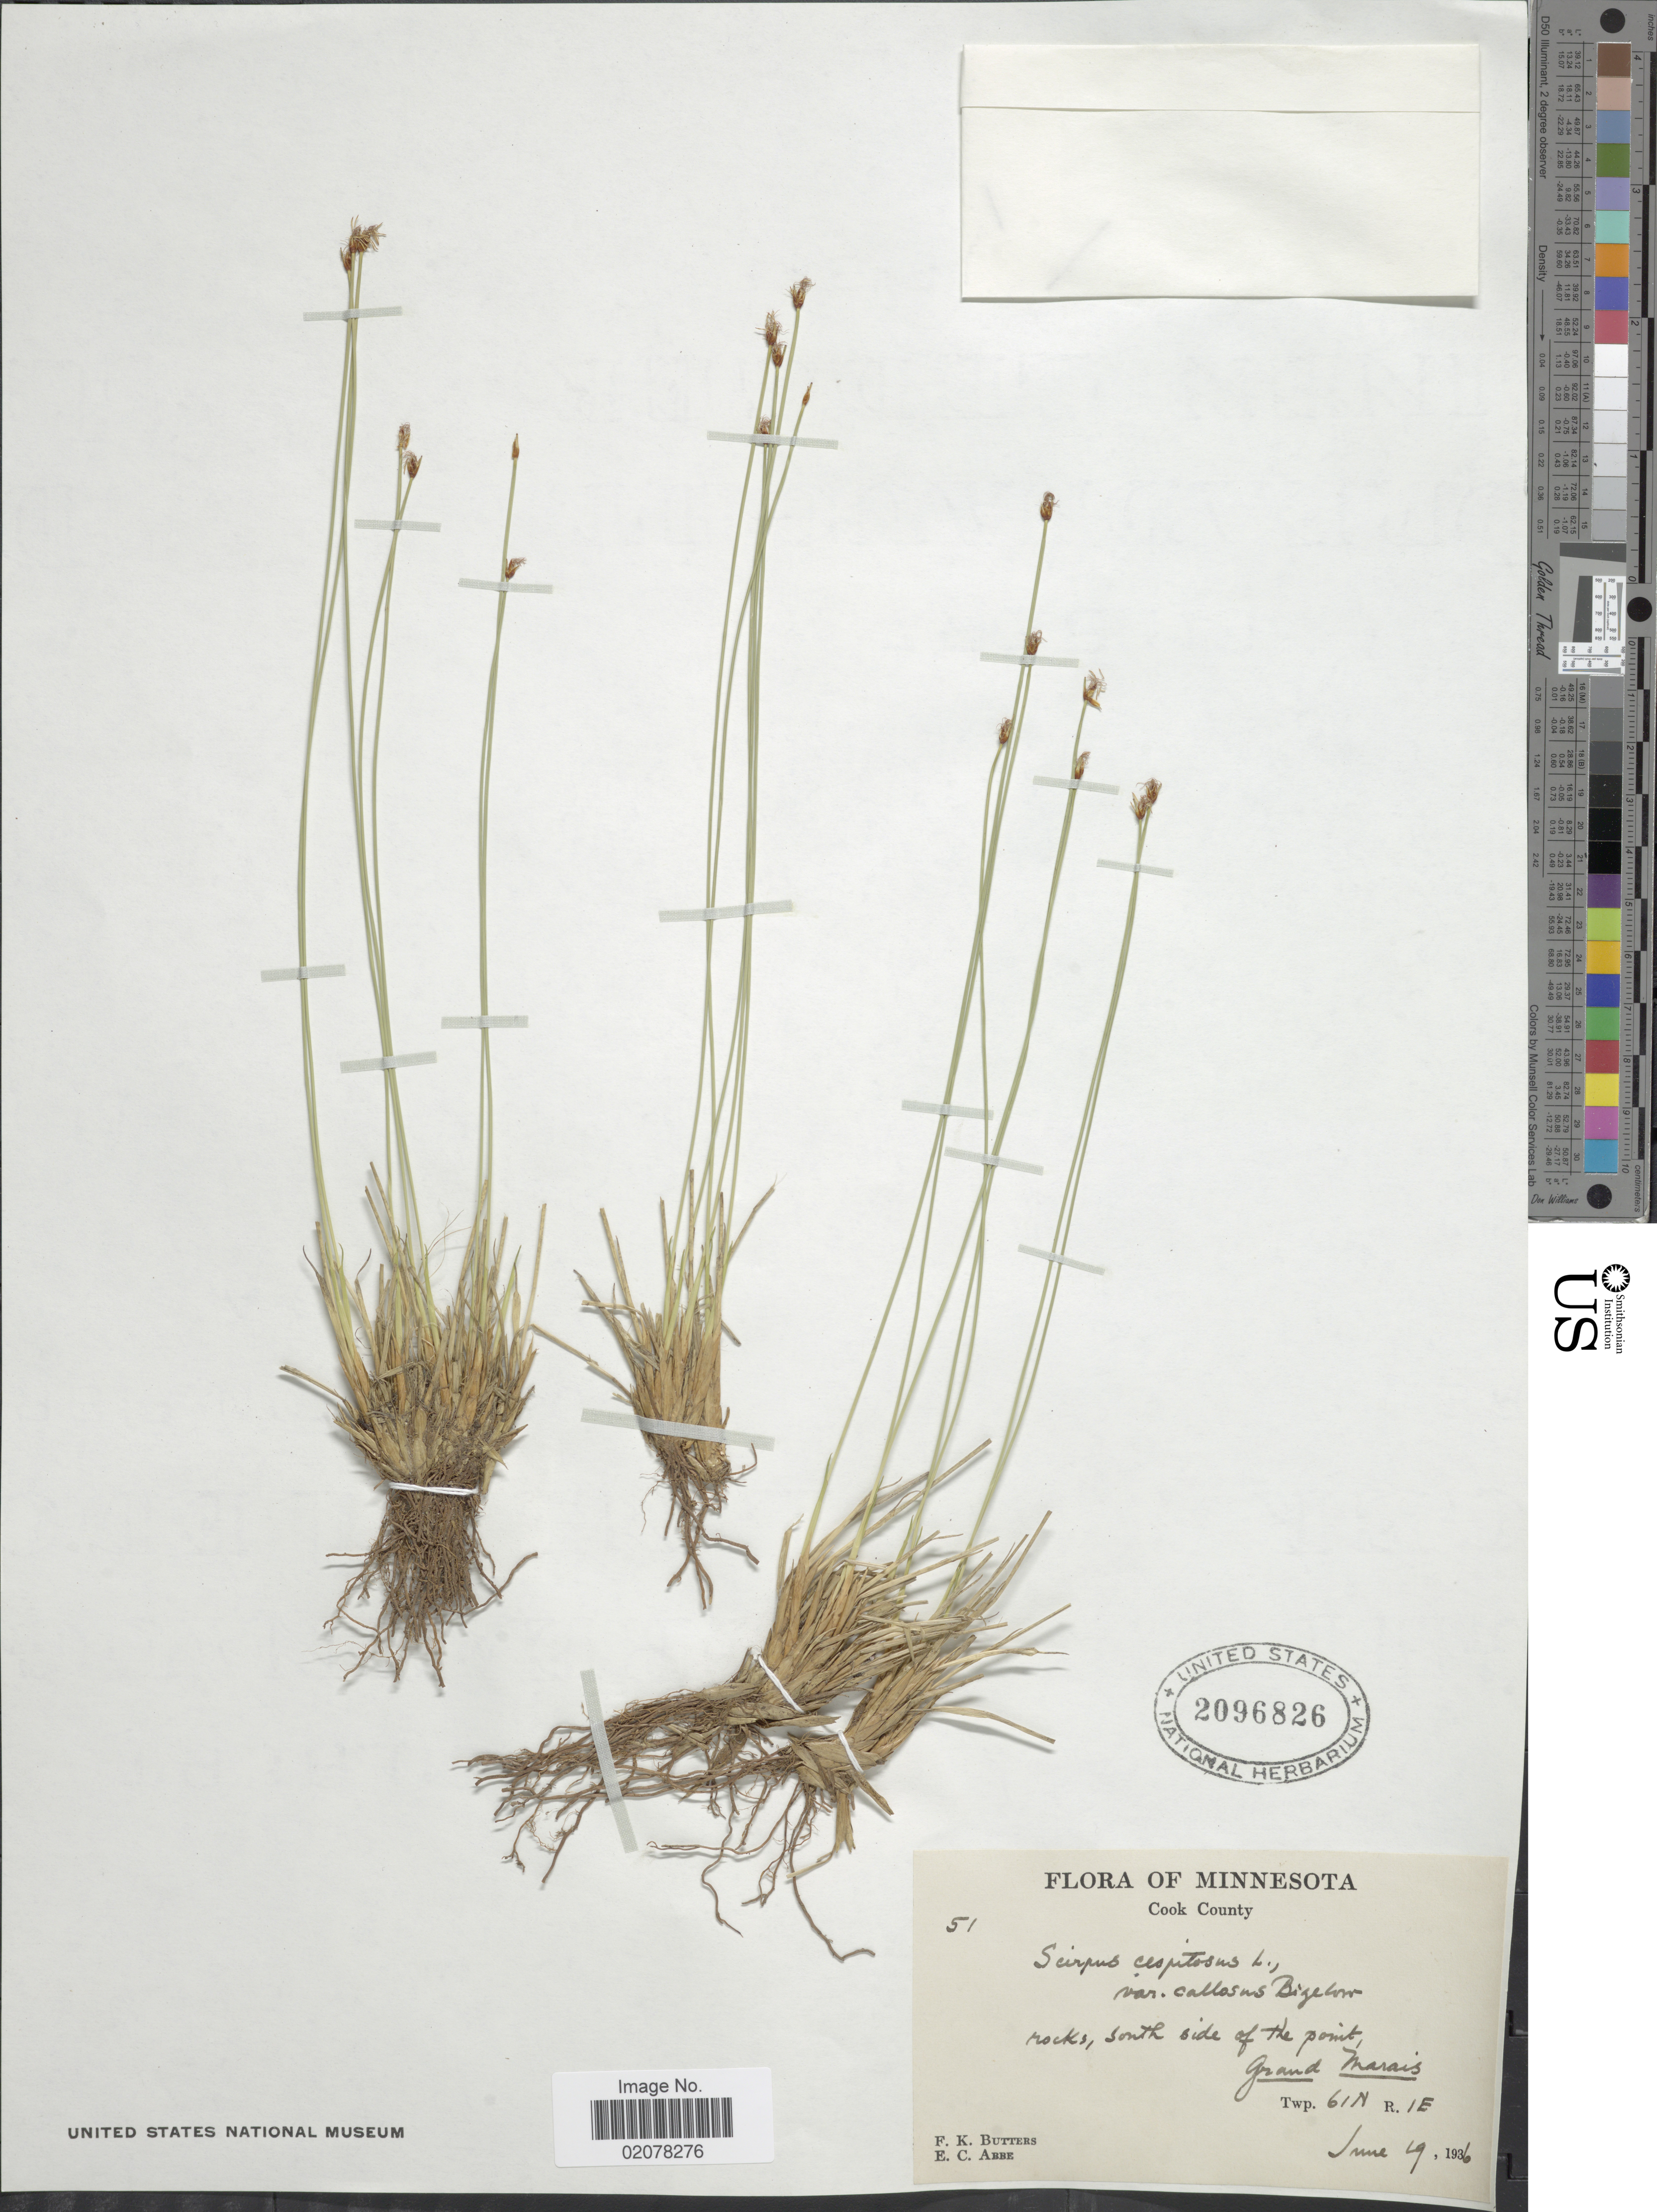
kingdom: Plantae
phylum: Tracheophyta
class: Liliopsida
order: Poales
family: Cyperaceae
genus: Trichophorum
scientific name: Trichophorum cespitosum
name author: (L.) Hartm.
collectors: F. K. Butters & E. C. Abbe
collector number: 51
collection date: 1936-06-19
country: United States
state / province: Minnesota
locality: Cook County, rocks, south side of the point, Grand Marais, Twp. 61N R.1E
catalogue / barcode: US 2096826